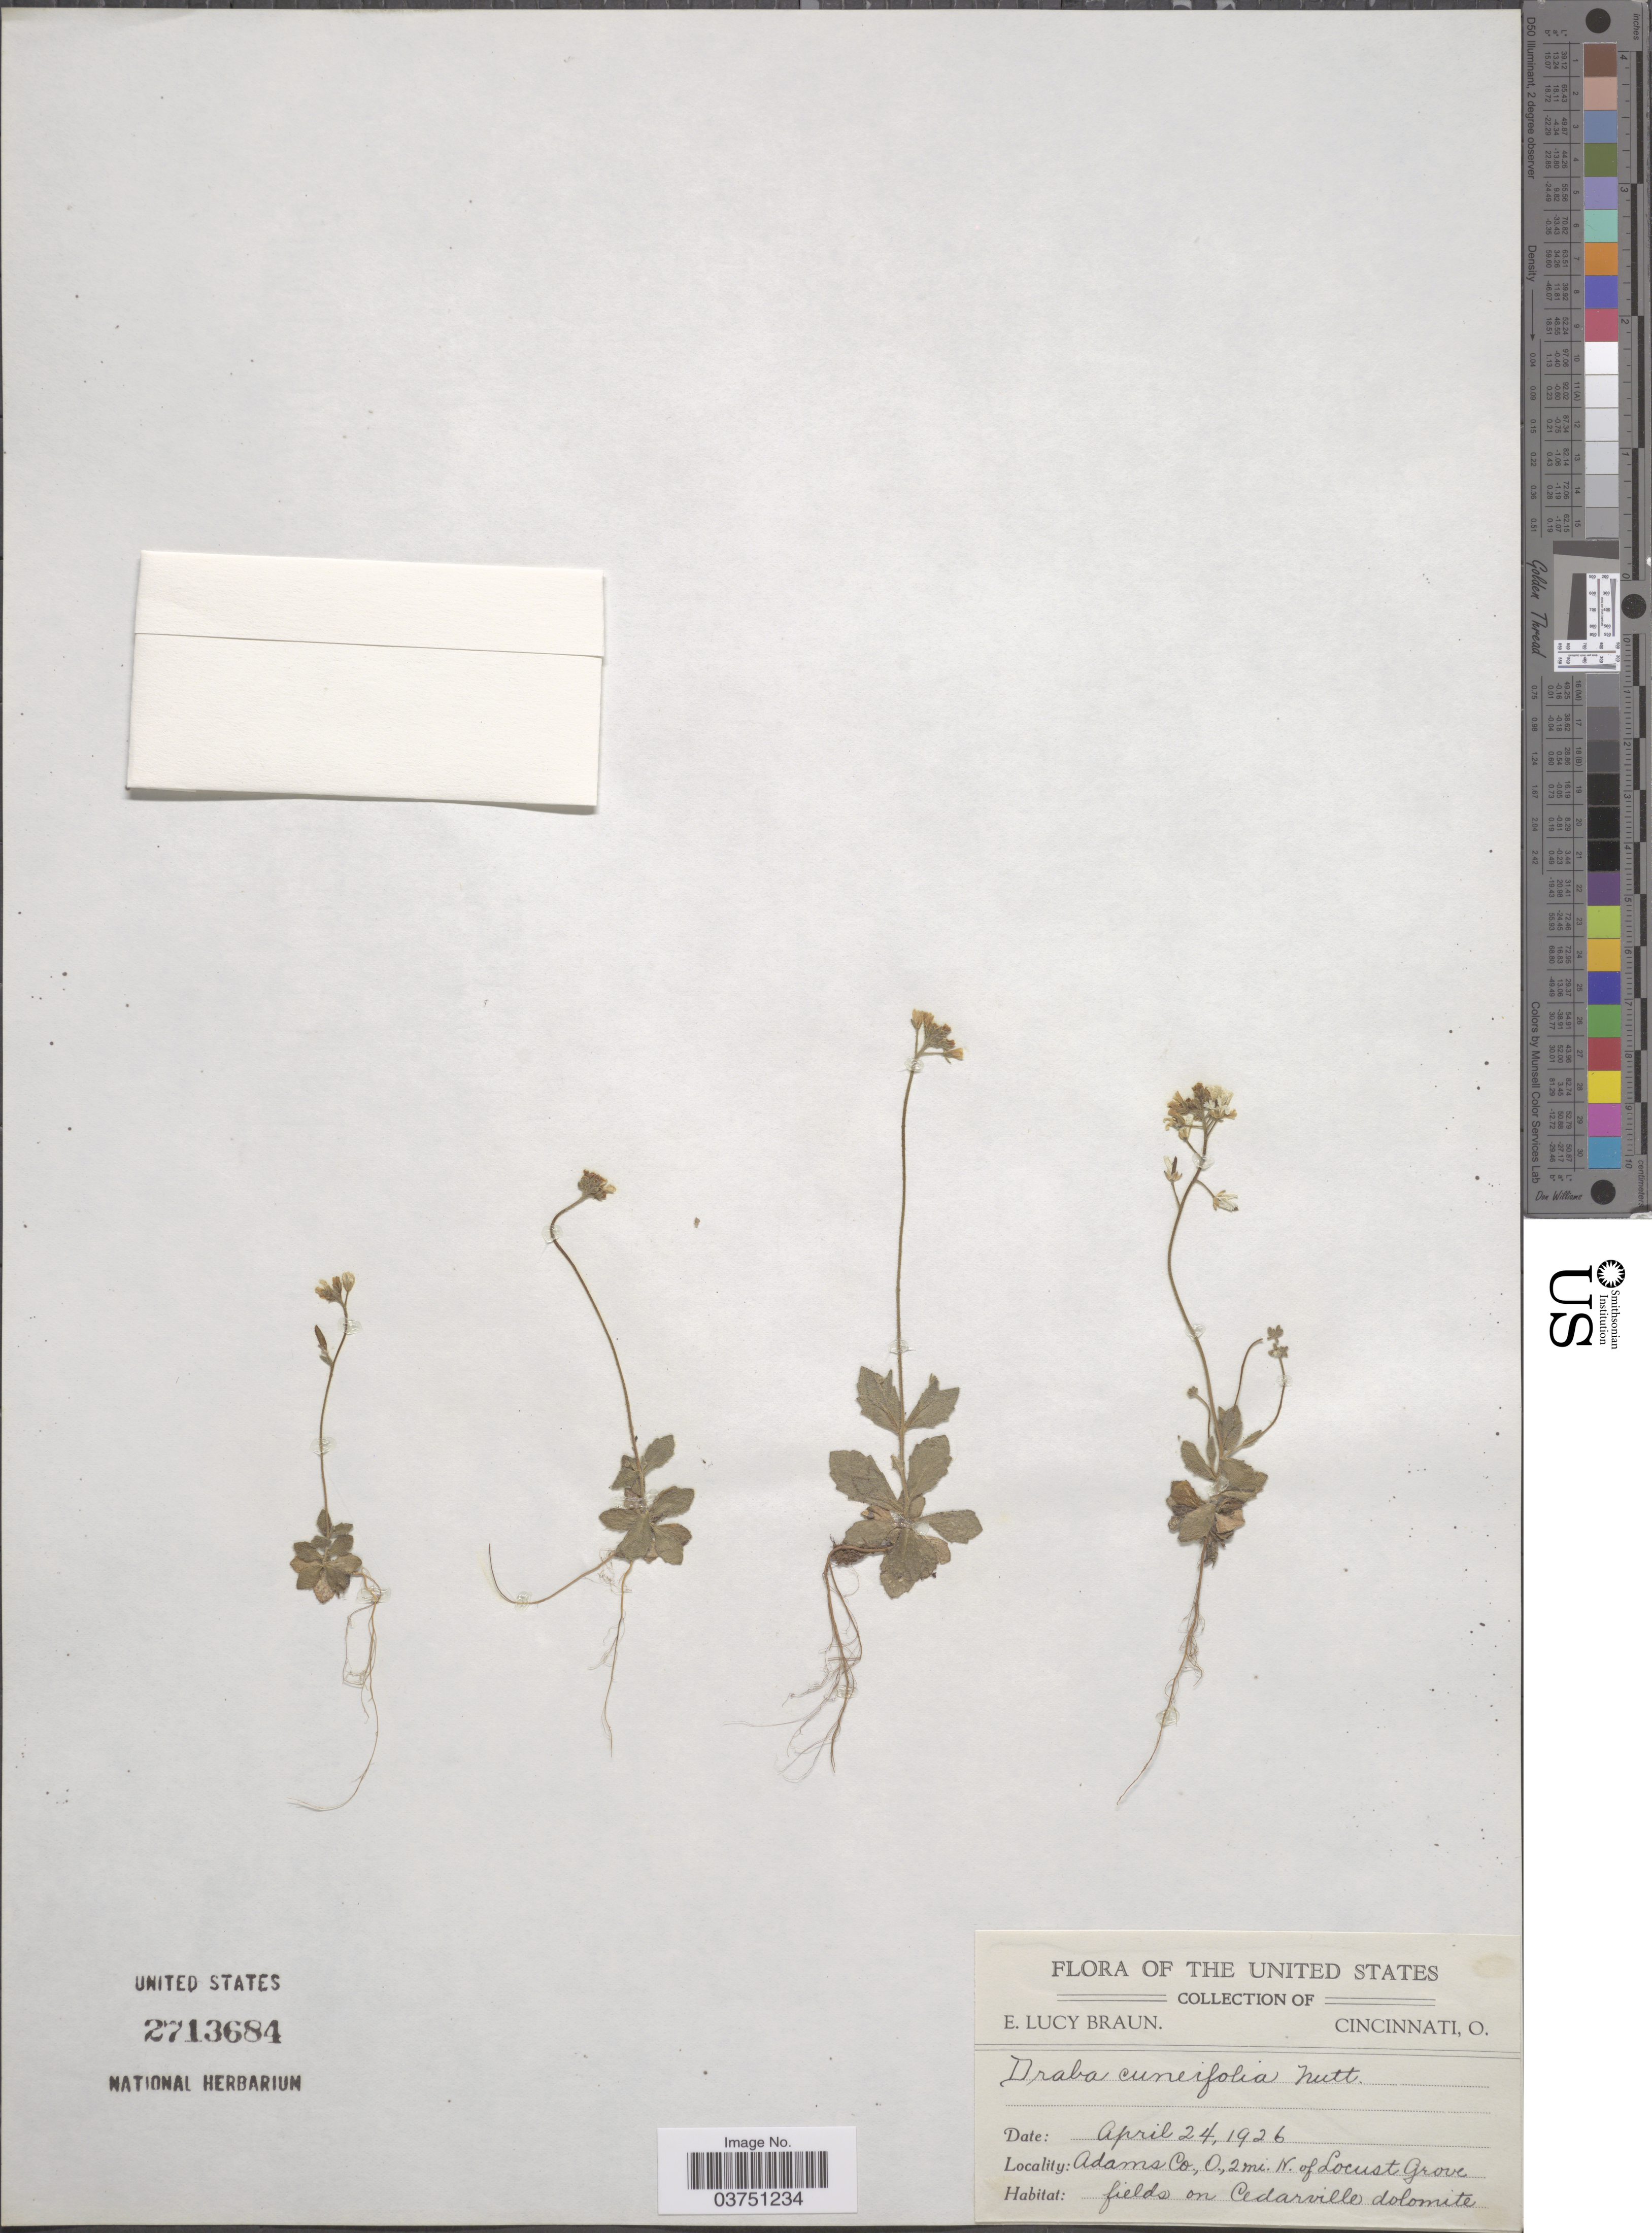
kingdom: Plantae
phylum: Tracheophyta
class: Magnoliopsida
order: Brassicales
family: Brassicaceae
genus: Draba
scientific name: Draba cuneifolia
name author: Nutt.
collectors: E. L. Braun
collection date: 1926-04-24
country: United States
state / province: Ohio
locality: Adams Co., O, 2 mi. N. of Locust Grove; fields on Cedarville dolomite.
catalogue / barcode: US 2713684